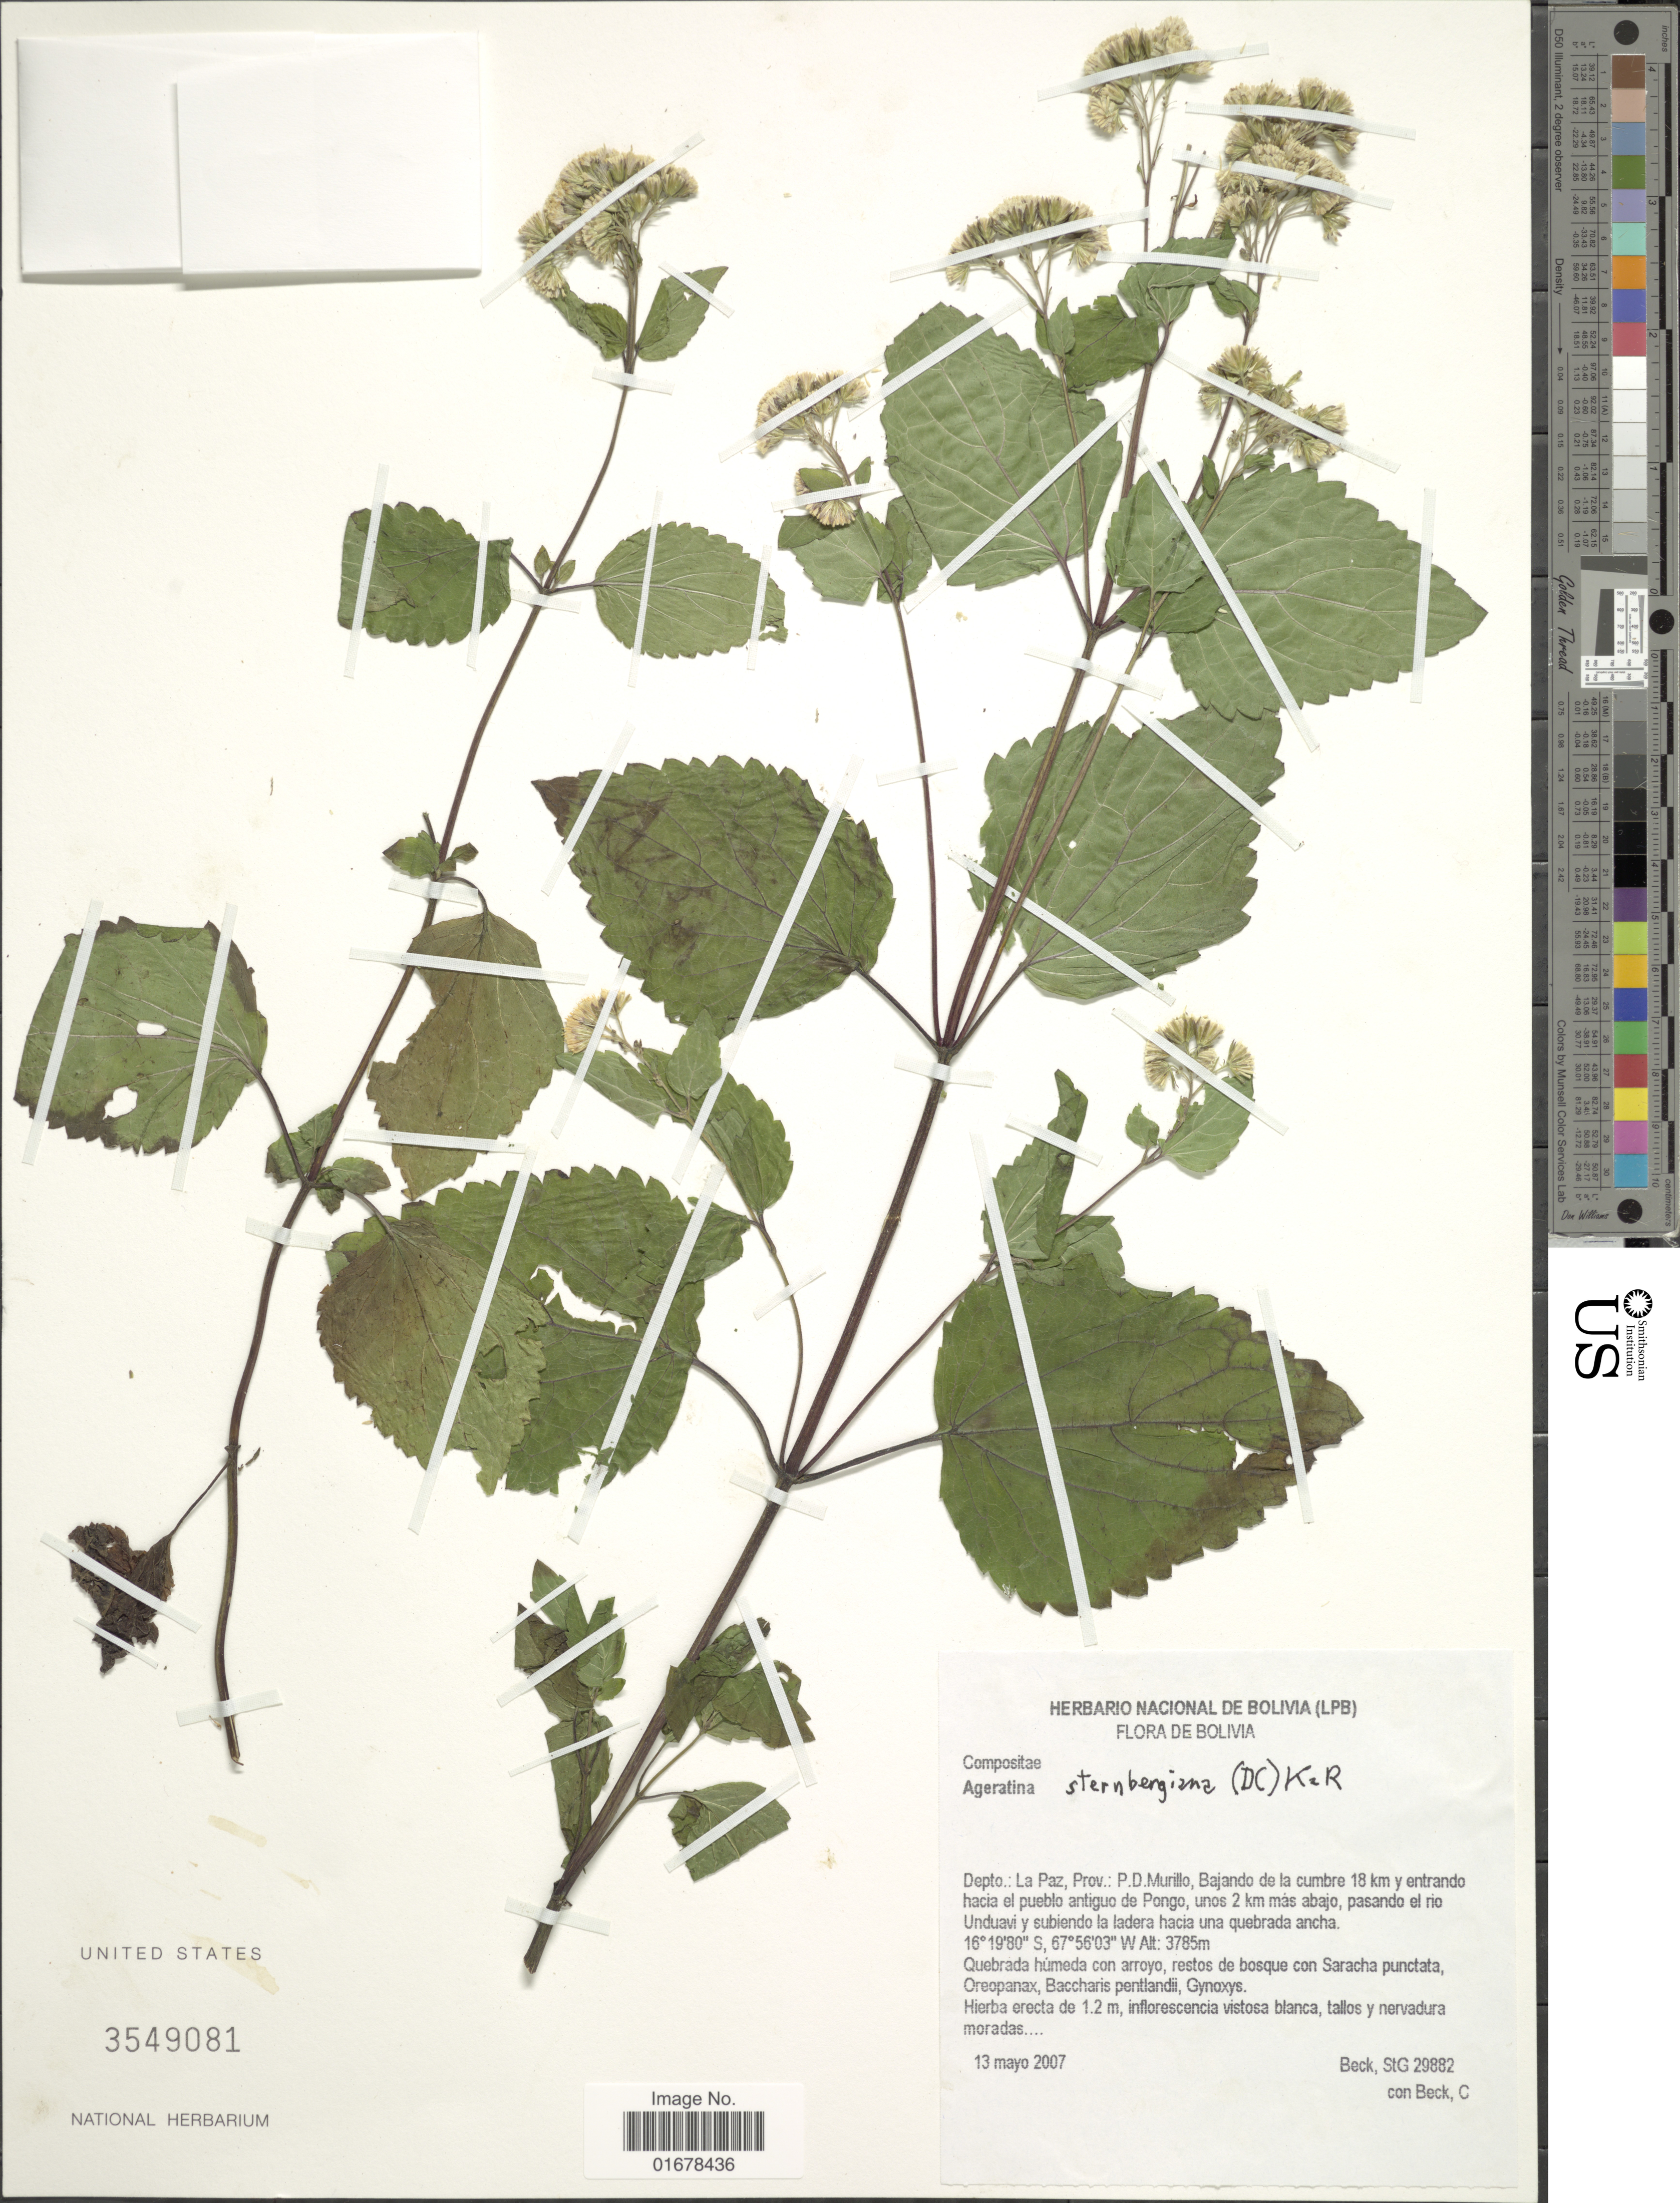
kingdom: Plantae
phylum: Tracheophyta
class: Magnoliopsida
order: Asterales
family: Asteraceae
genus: Ageratina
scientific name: Ageratina sternbergiana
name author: (DC.) R.M. King & H. Rob.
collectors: S. G. Beck & C. Beck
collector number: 29882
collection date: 2007-05-13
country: Bolivia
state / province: La Paz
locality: Depto.: La Paz, Prov.: P. D. Murillo de la cumbre 18 km y entrando hacia el pueblo antiguo de Pongo, unos 2 km mas abajo, pasando el rio Unduavi y subiendo la ladera hacia una quebrada ancha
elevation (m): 3785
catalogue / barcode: US 3549081